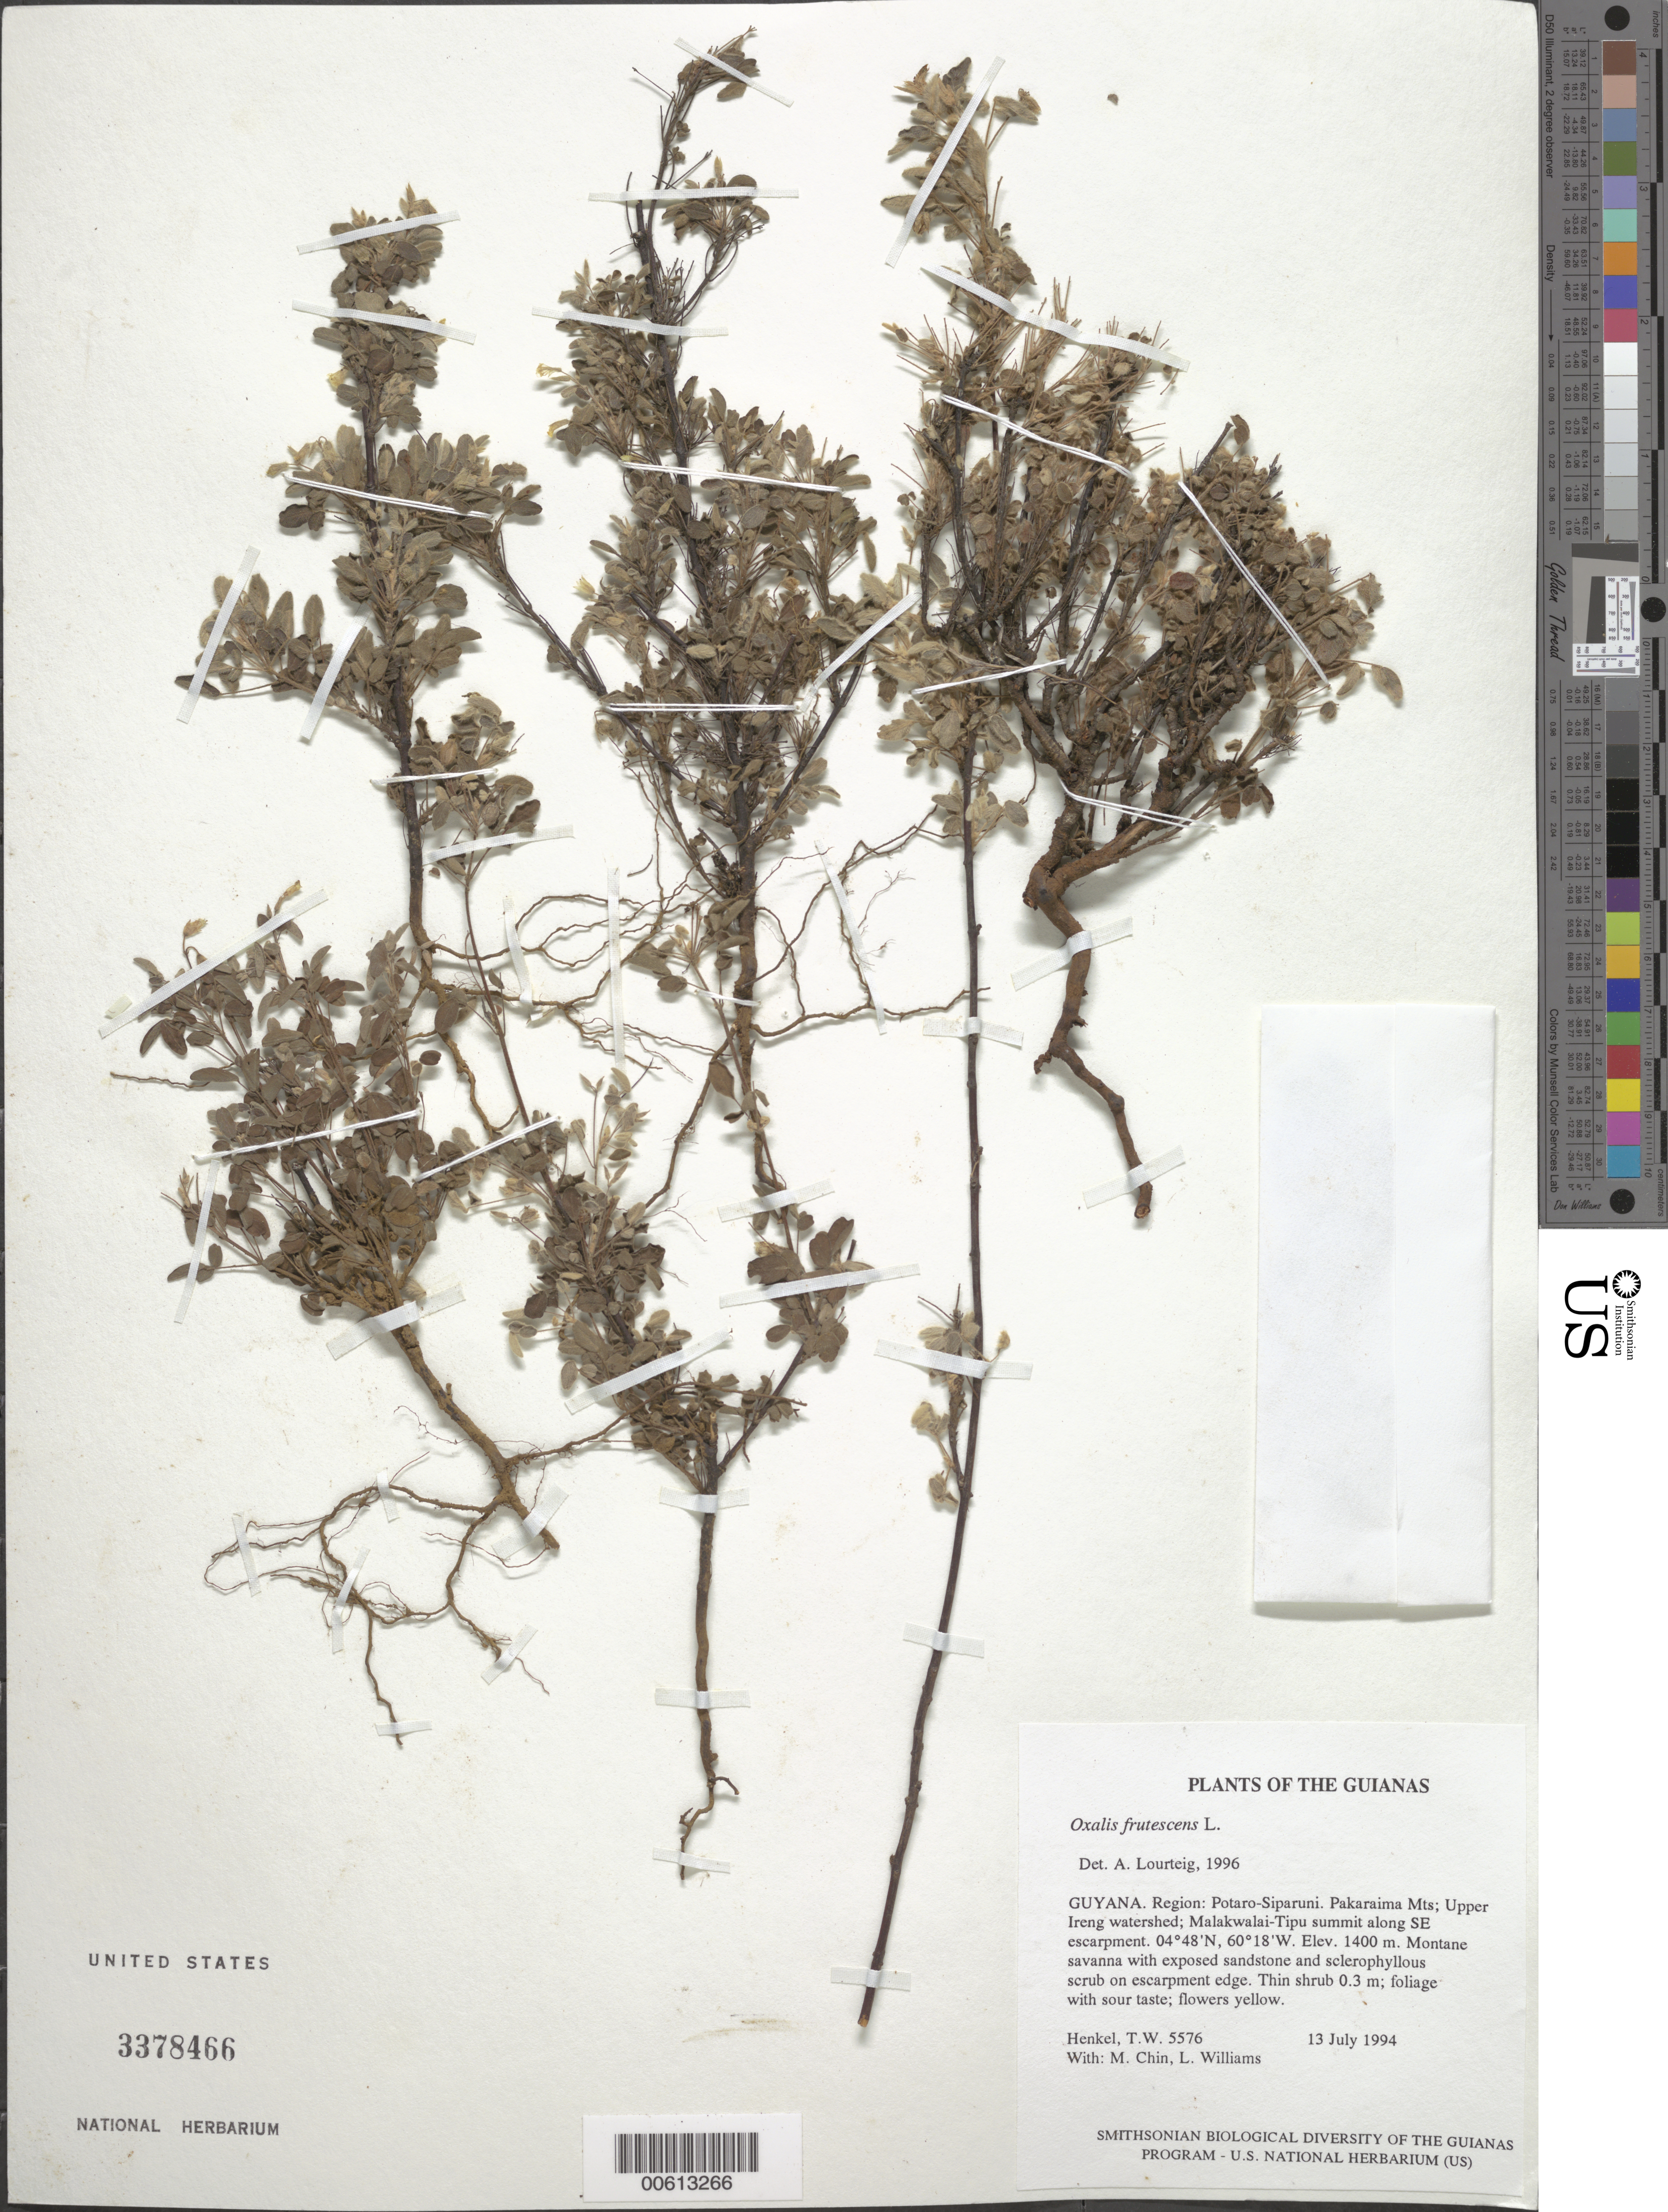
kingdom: Plantae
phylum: Tracheophyta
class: Magnoliopsida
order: Oxalidales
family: Oxalidaceae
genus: Oxalis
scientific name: Oxalis frutescens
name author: L.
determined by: Lourteig, A.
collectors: T. Henkel, M. Chin & L. Williams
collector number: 5576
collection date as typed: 13 July 1994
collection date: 1994-07-13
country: Guyana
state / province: Potaro-Siparuni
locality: Pakaraima Mts; Upper Ireng watershed; Malakwalai-Tipu summit along SE escarpment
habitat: Montane savanna with exposed sandstone and sclerophyllous scrub on escarpment edge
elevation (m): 1400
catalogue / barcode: US 3378466